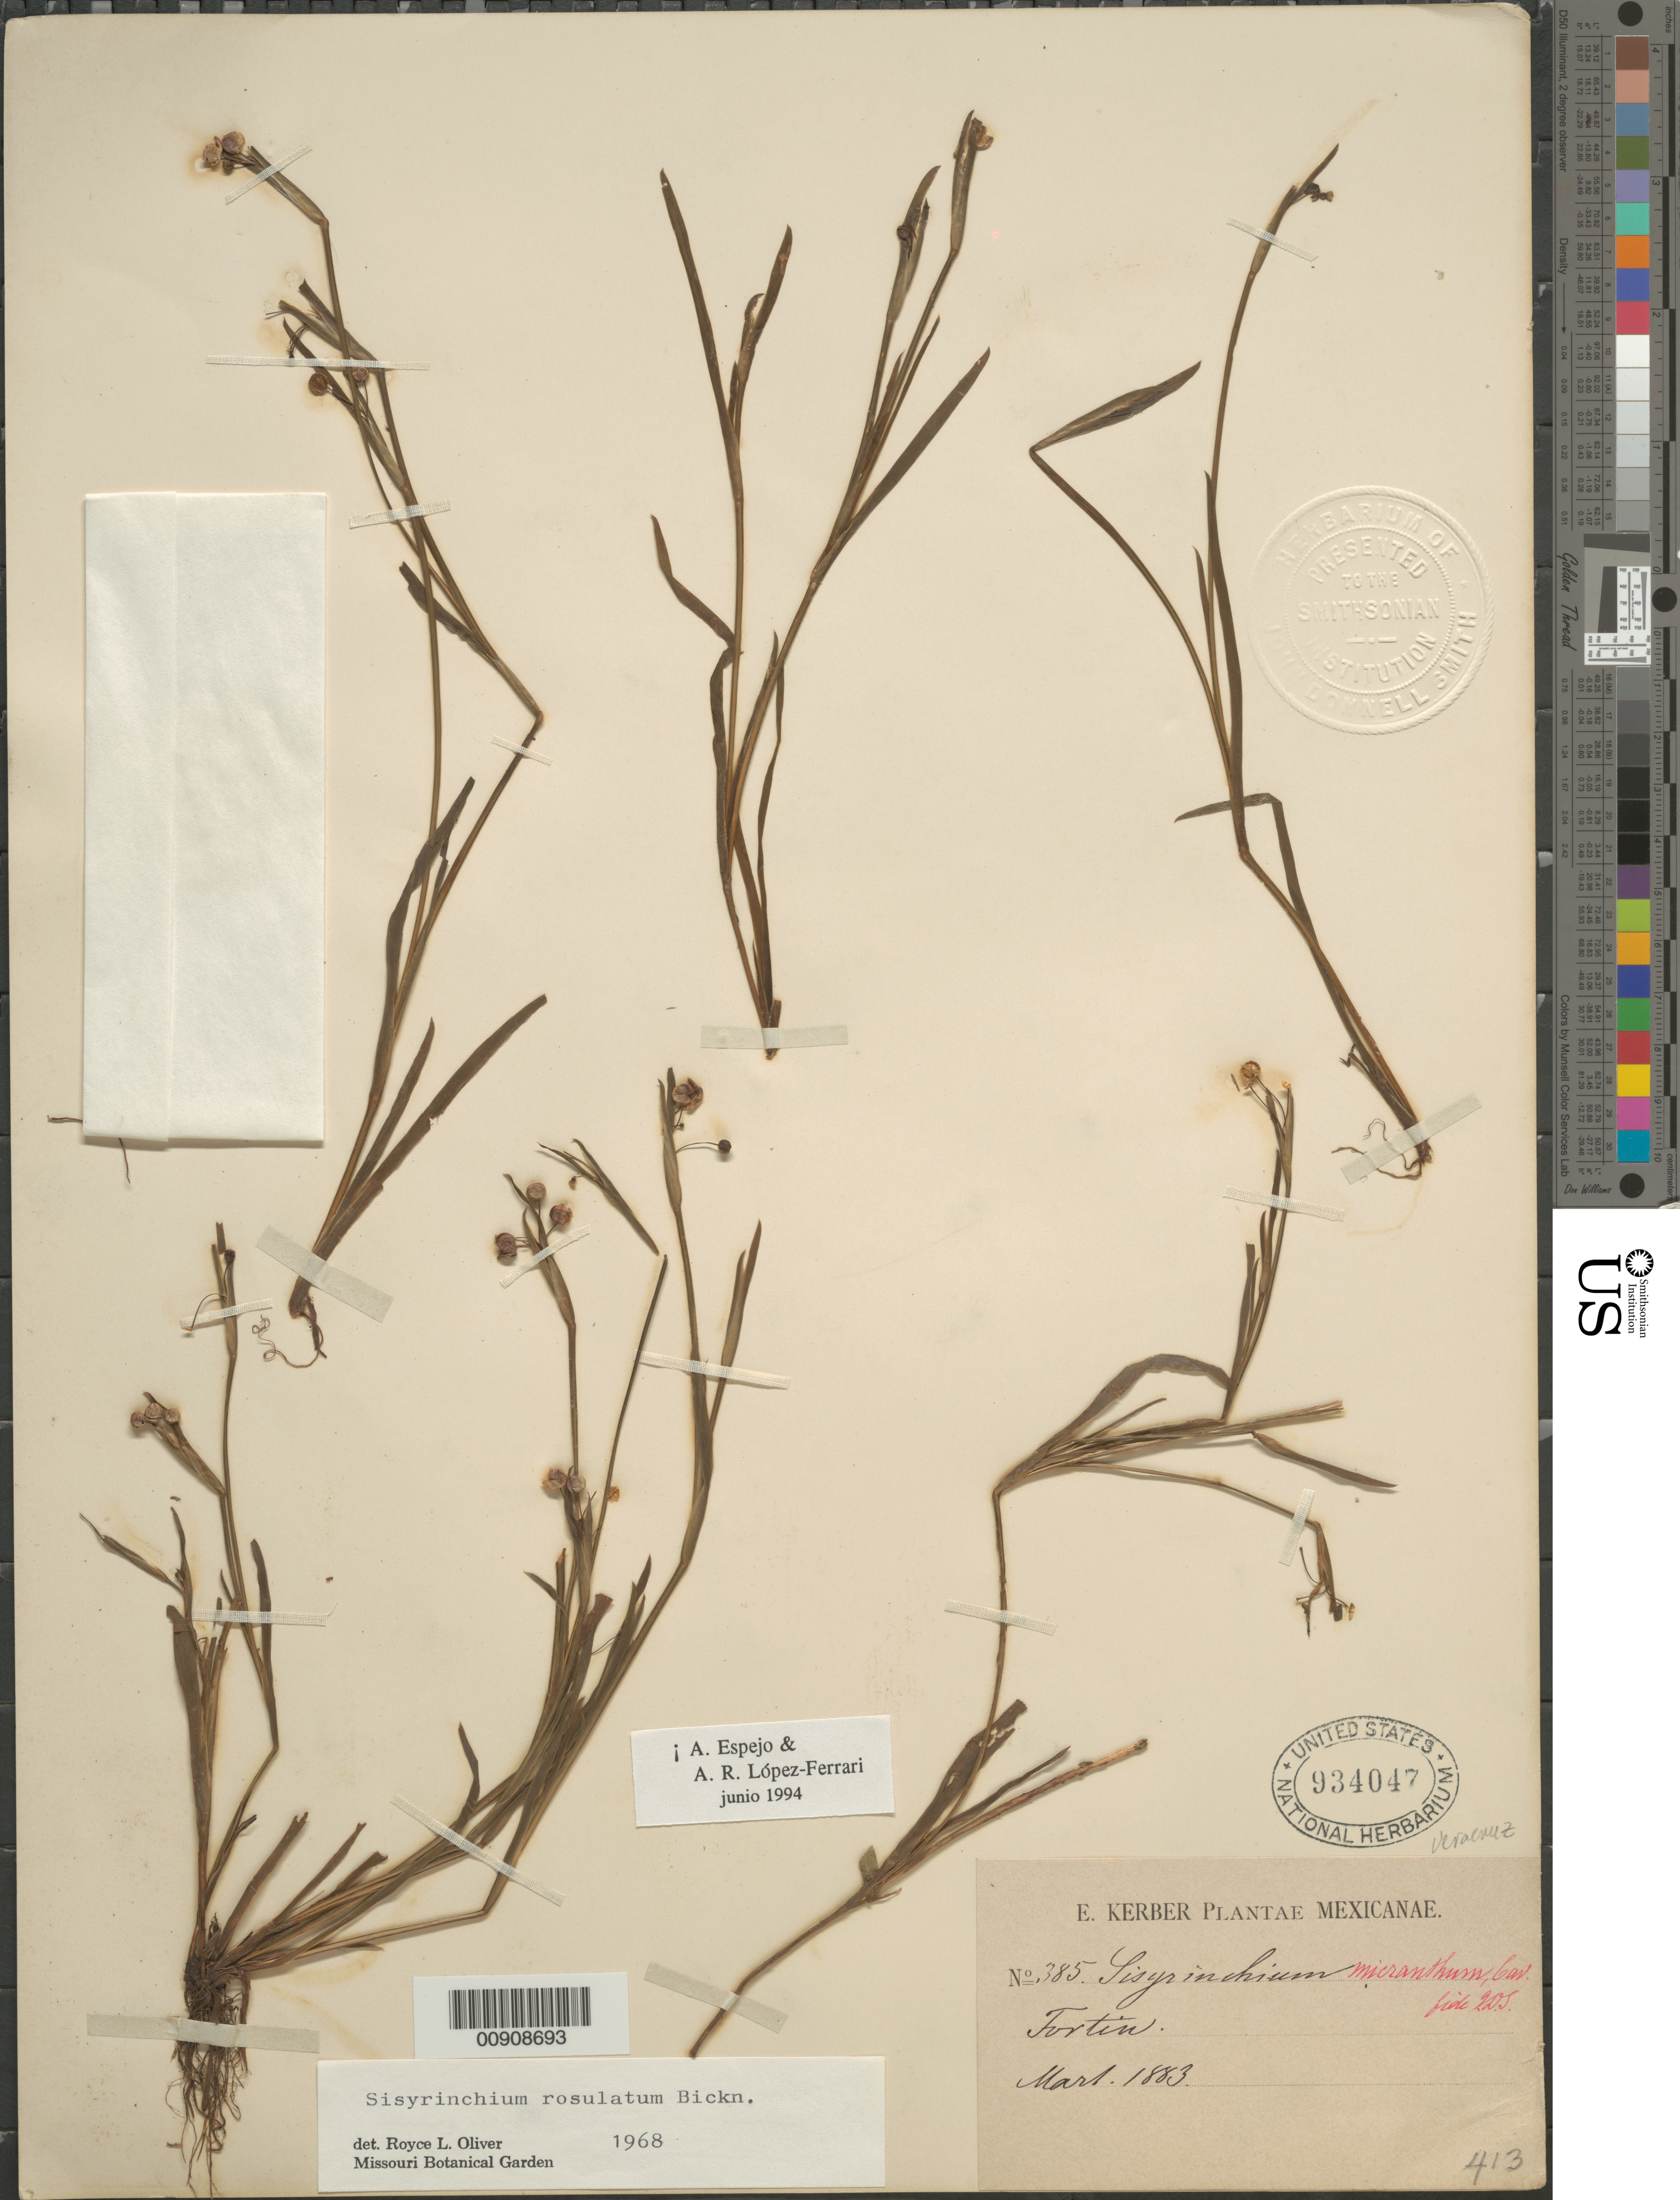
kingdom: Plantae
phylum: Tracheophyta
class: Liliopsida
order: Asparagales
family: Iridaceae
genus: Sisyrinchium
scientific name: Sisyrinchium rosulatum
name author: E.P. Bicknell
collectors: E. Kerber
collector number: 385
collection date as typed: Mar 1883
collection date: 1883-03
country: Mexico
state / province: Veracruz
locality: Fortin.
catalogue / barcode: US 934047